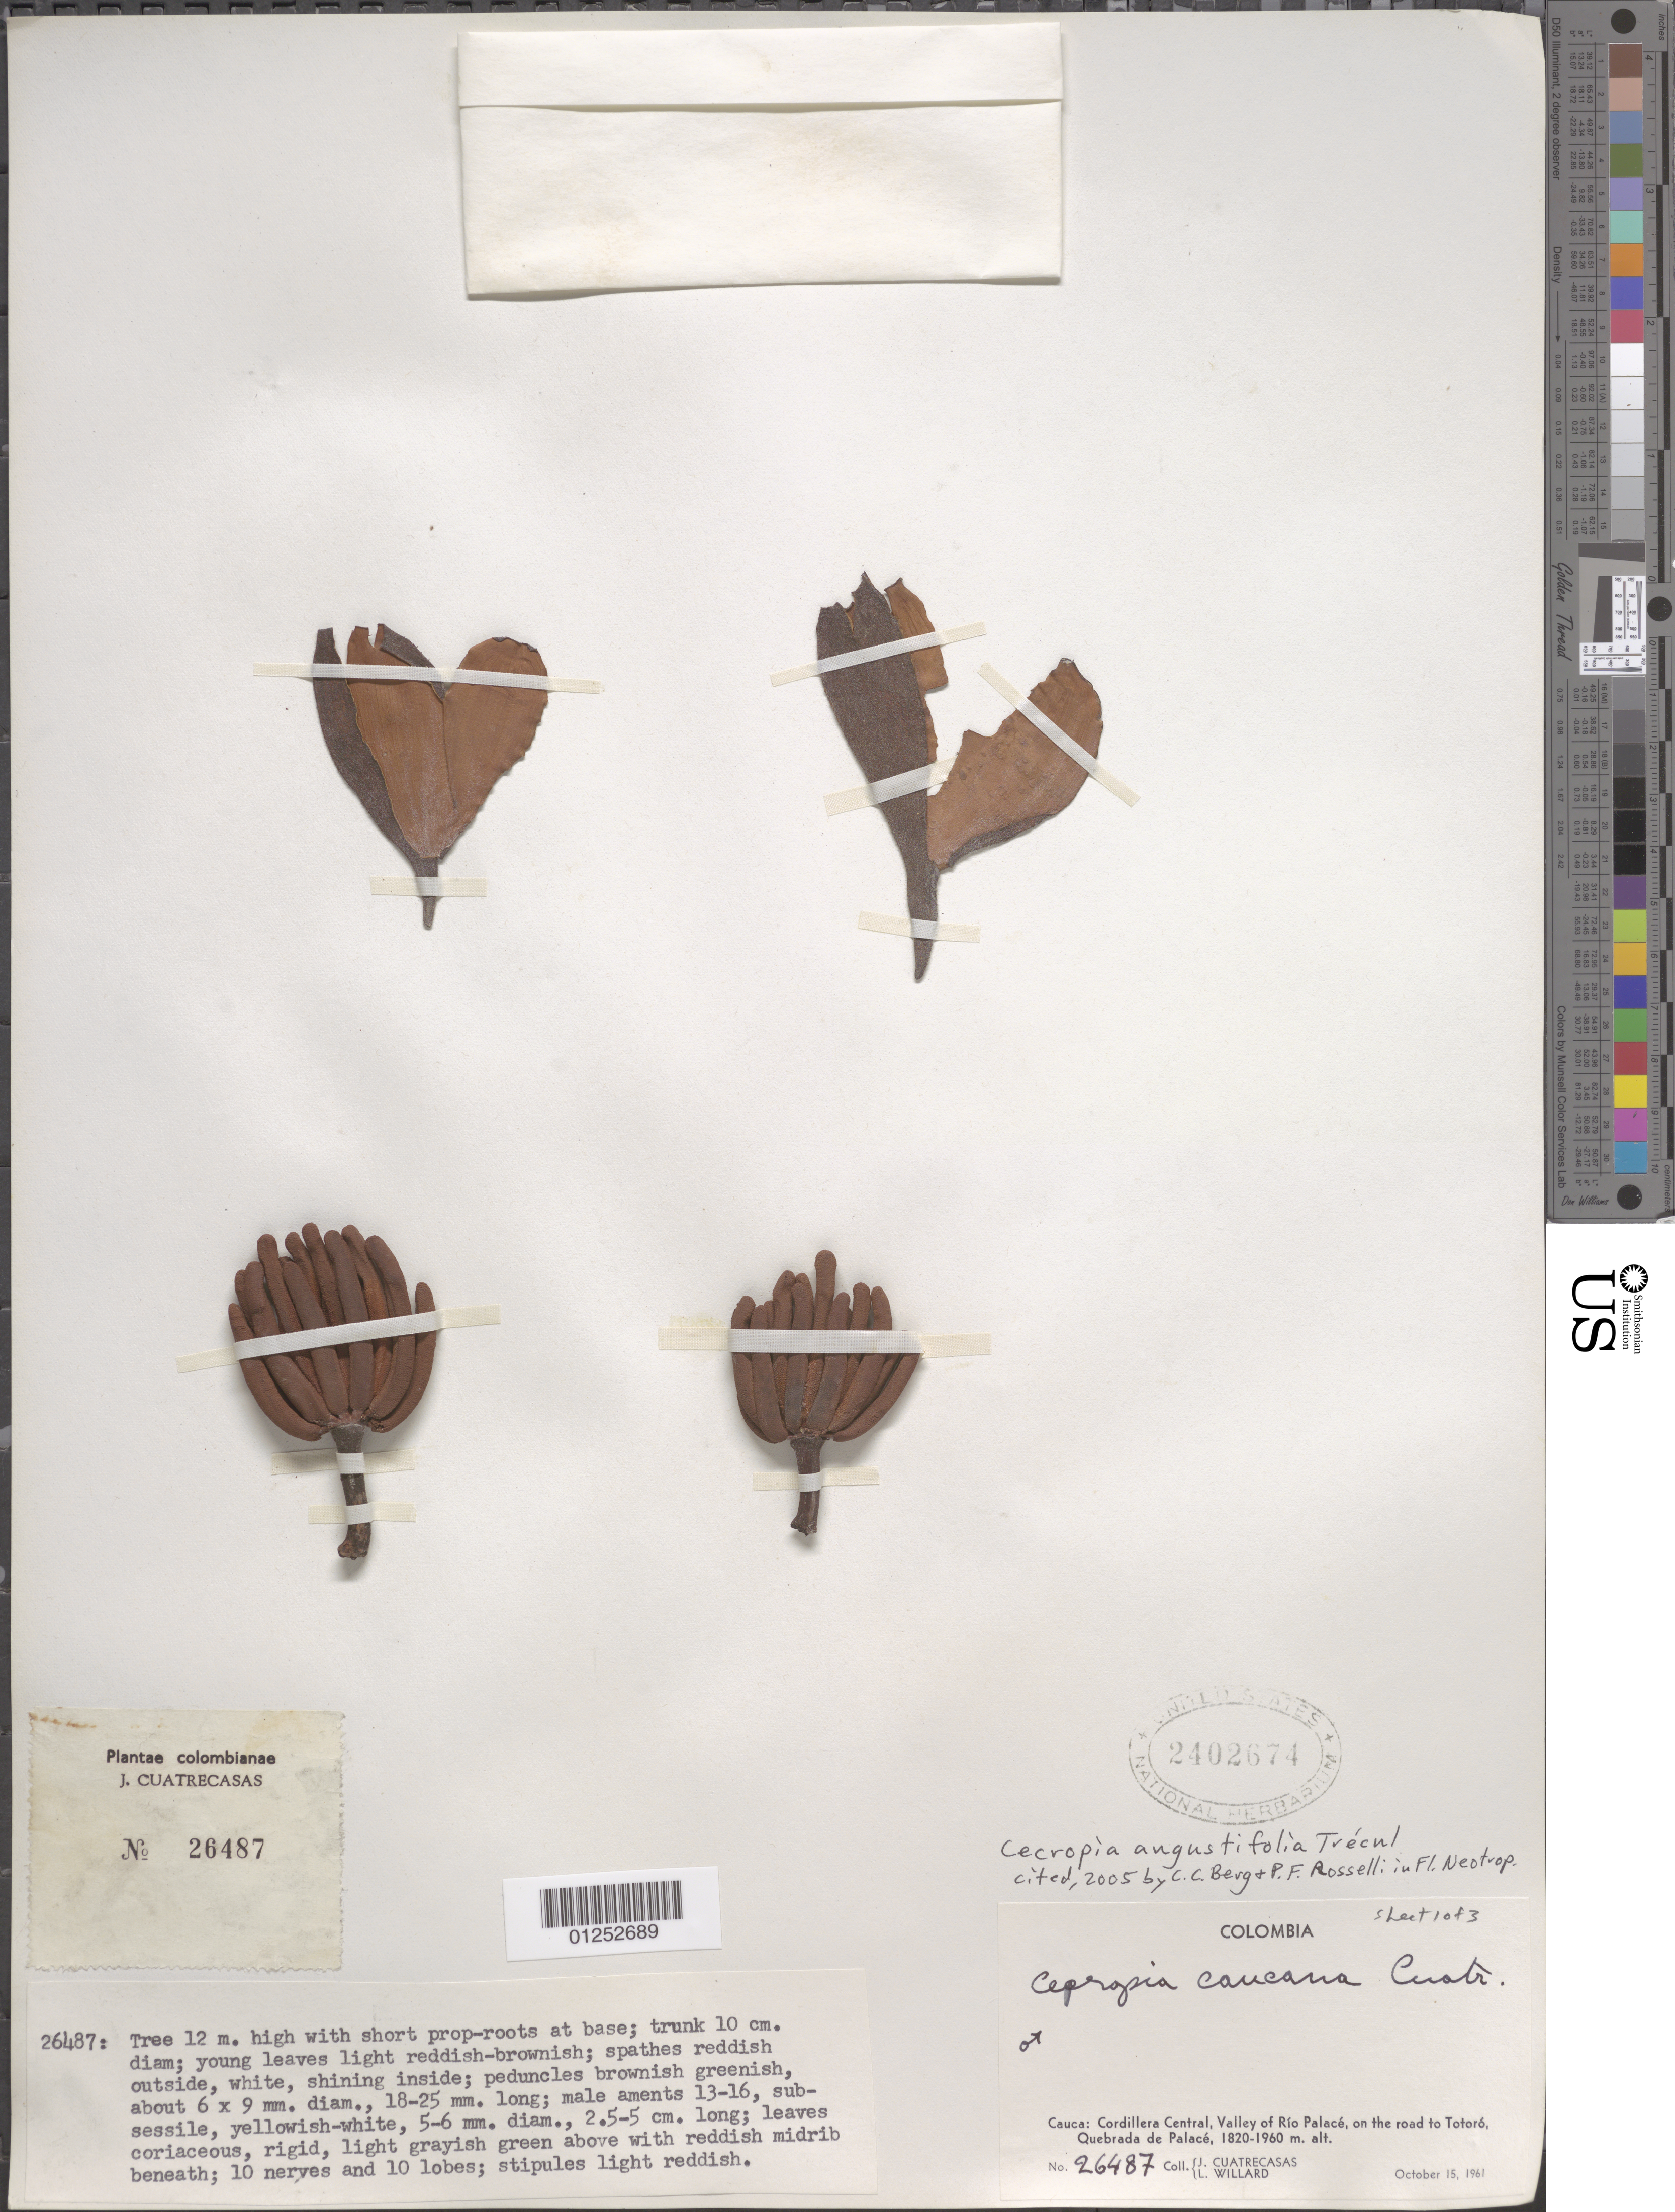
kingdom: Plantae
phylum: Tracheophyta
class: Magnoliopsida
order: Rosales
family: Urticaceae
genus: Cecropia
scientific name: Cecropia angustifolia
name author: Trécul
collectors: J. Cuatrecasas & L. Willard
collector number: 26487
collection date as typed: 15 Oct 1961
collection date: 1961-10-15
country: Colombia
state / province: Cauca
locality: Cordillera Central, Valley of Rio Palacé on road to Totoró, Quebrada de Palacé.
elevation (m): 1820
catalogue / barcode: US 2402674